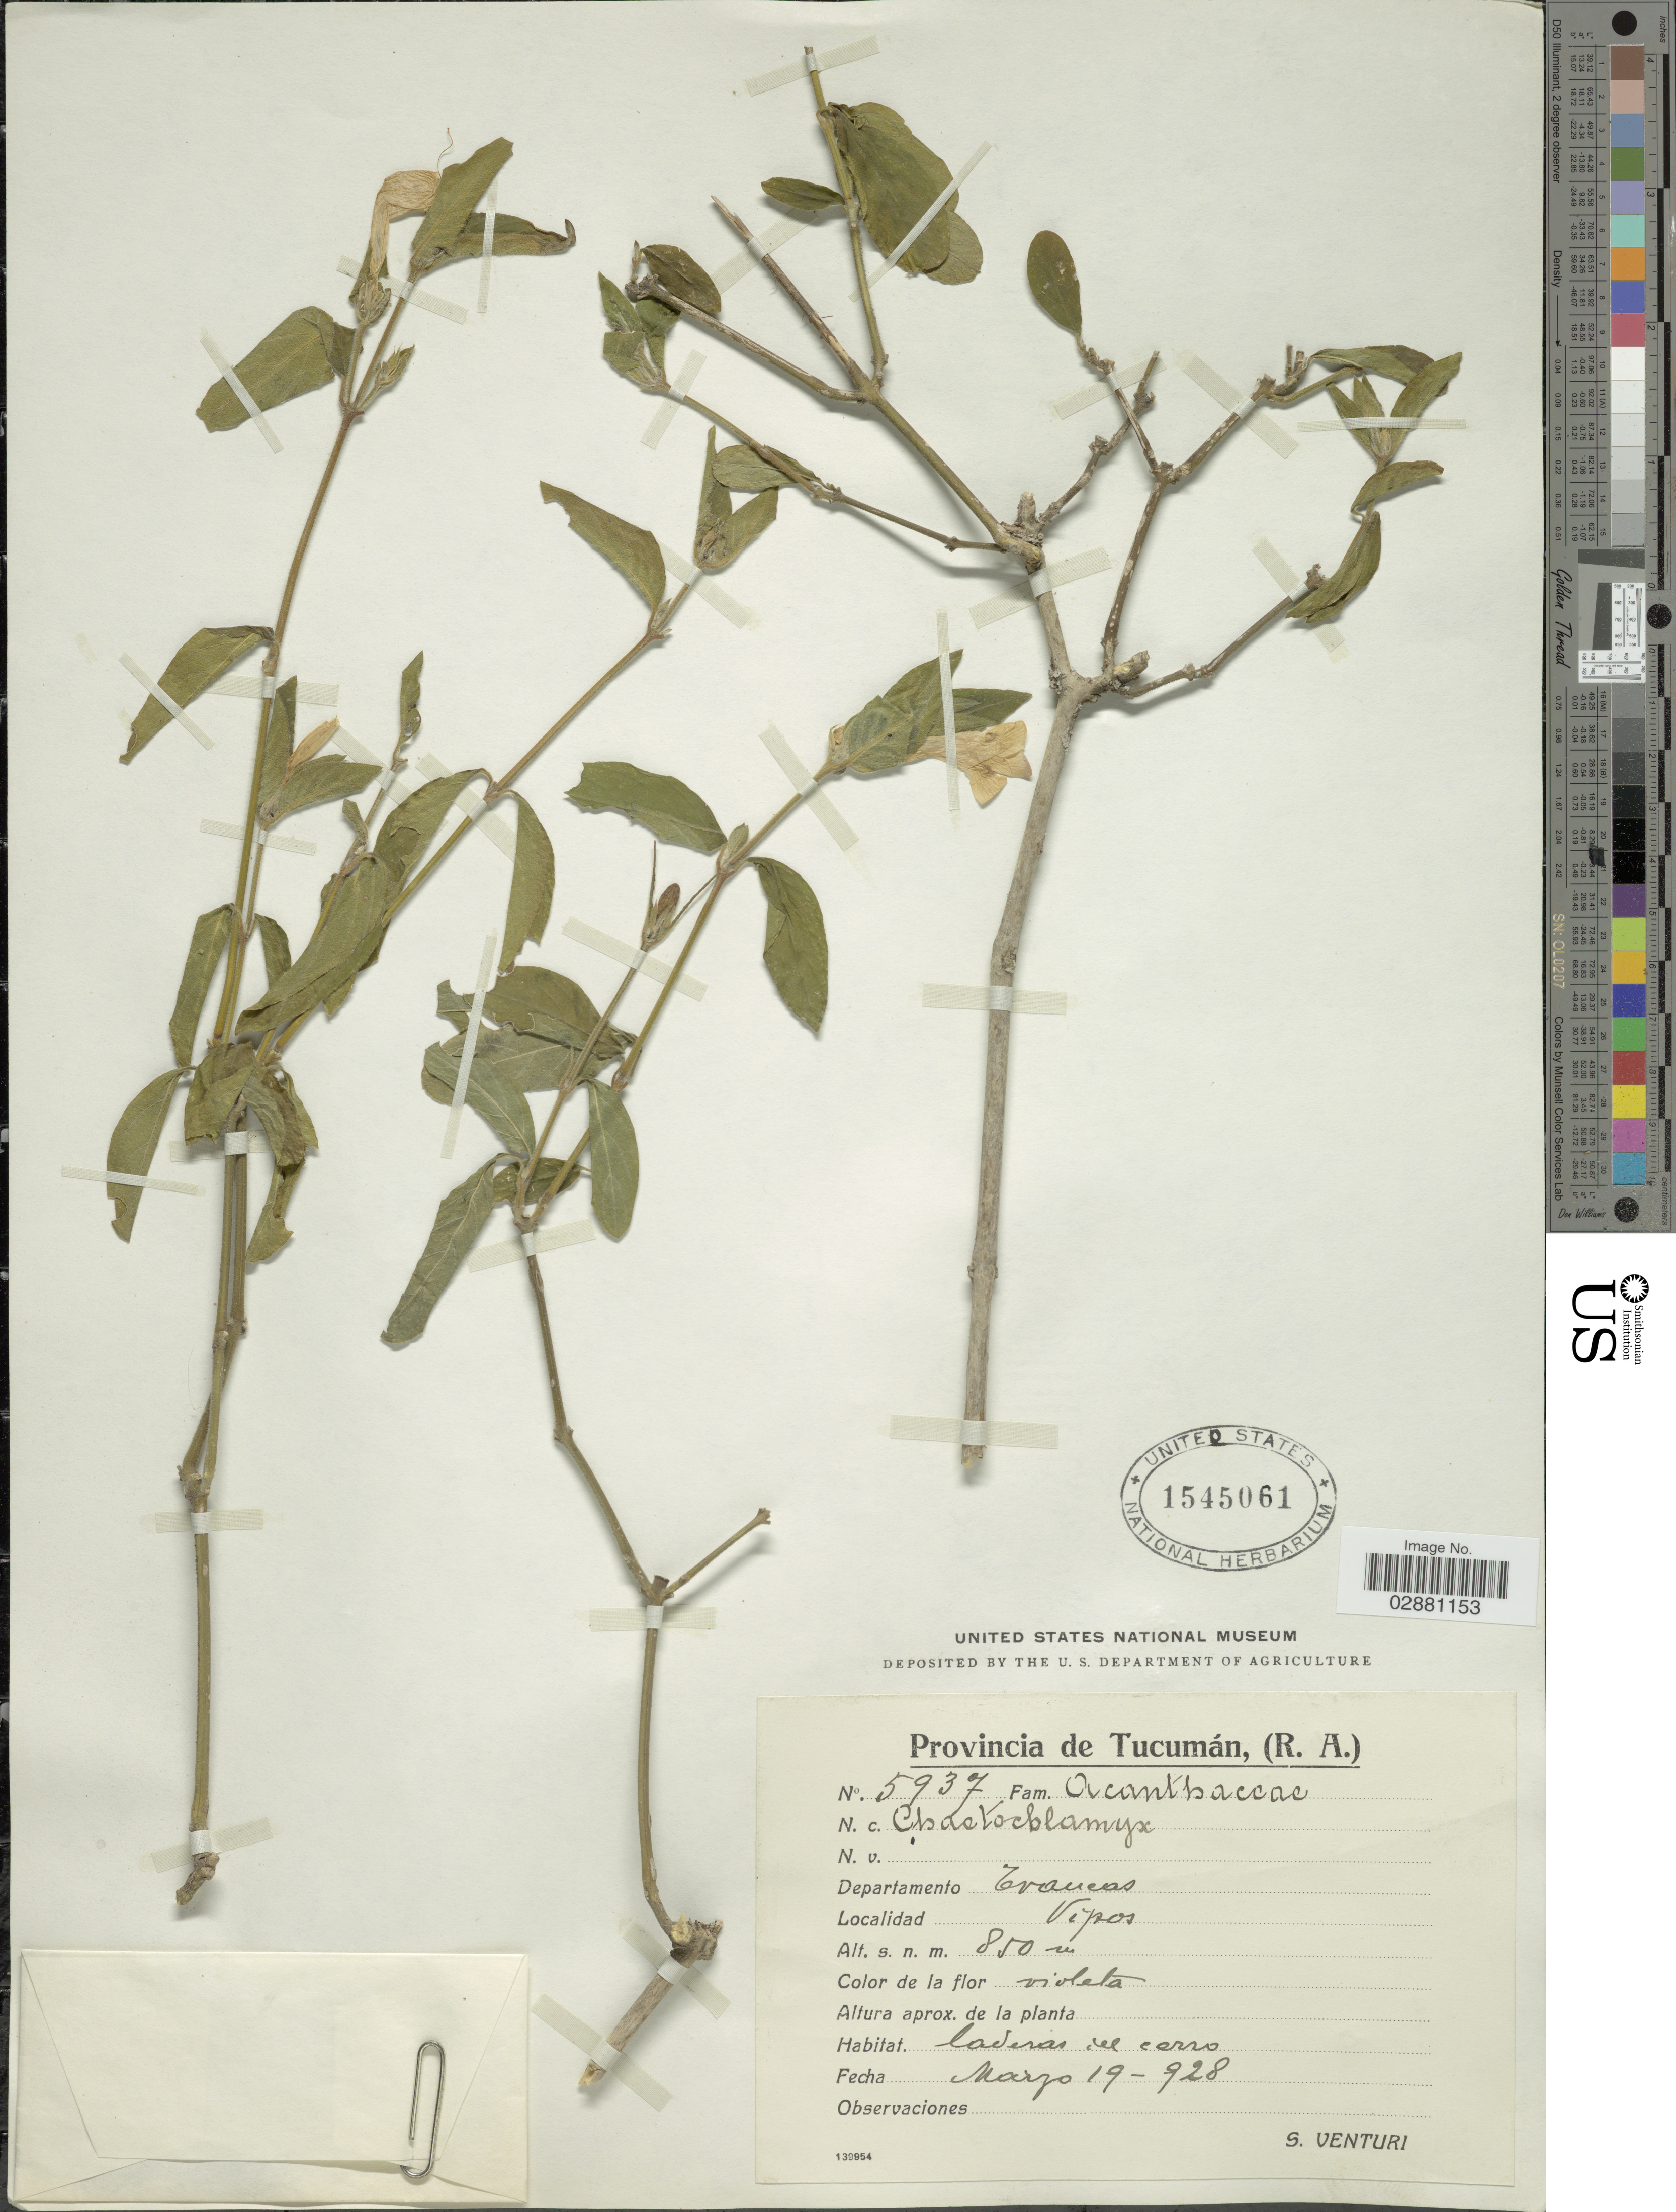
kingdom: Plantae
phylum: Tracheophyta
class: Magnoliopsida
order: Lamiales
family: Acanthaceae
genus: Justicia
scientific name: Justicia thunbergioides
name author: (Lindau) Leonard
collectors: S. Venturi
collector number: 5937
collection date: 1928-03-19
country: Argentina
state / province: Tucuman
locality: Provincia de Tucumán, (R.A.). Departamento Trancas. Vipos.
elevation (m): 850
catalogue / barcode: US 1545061